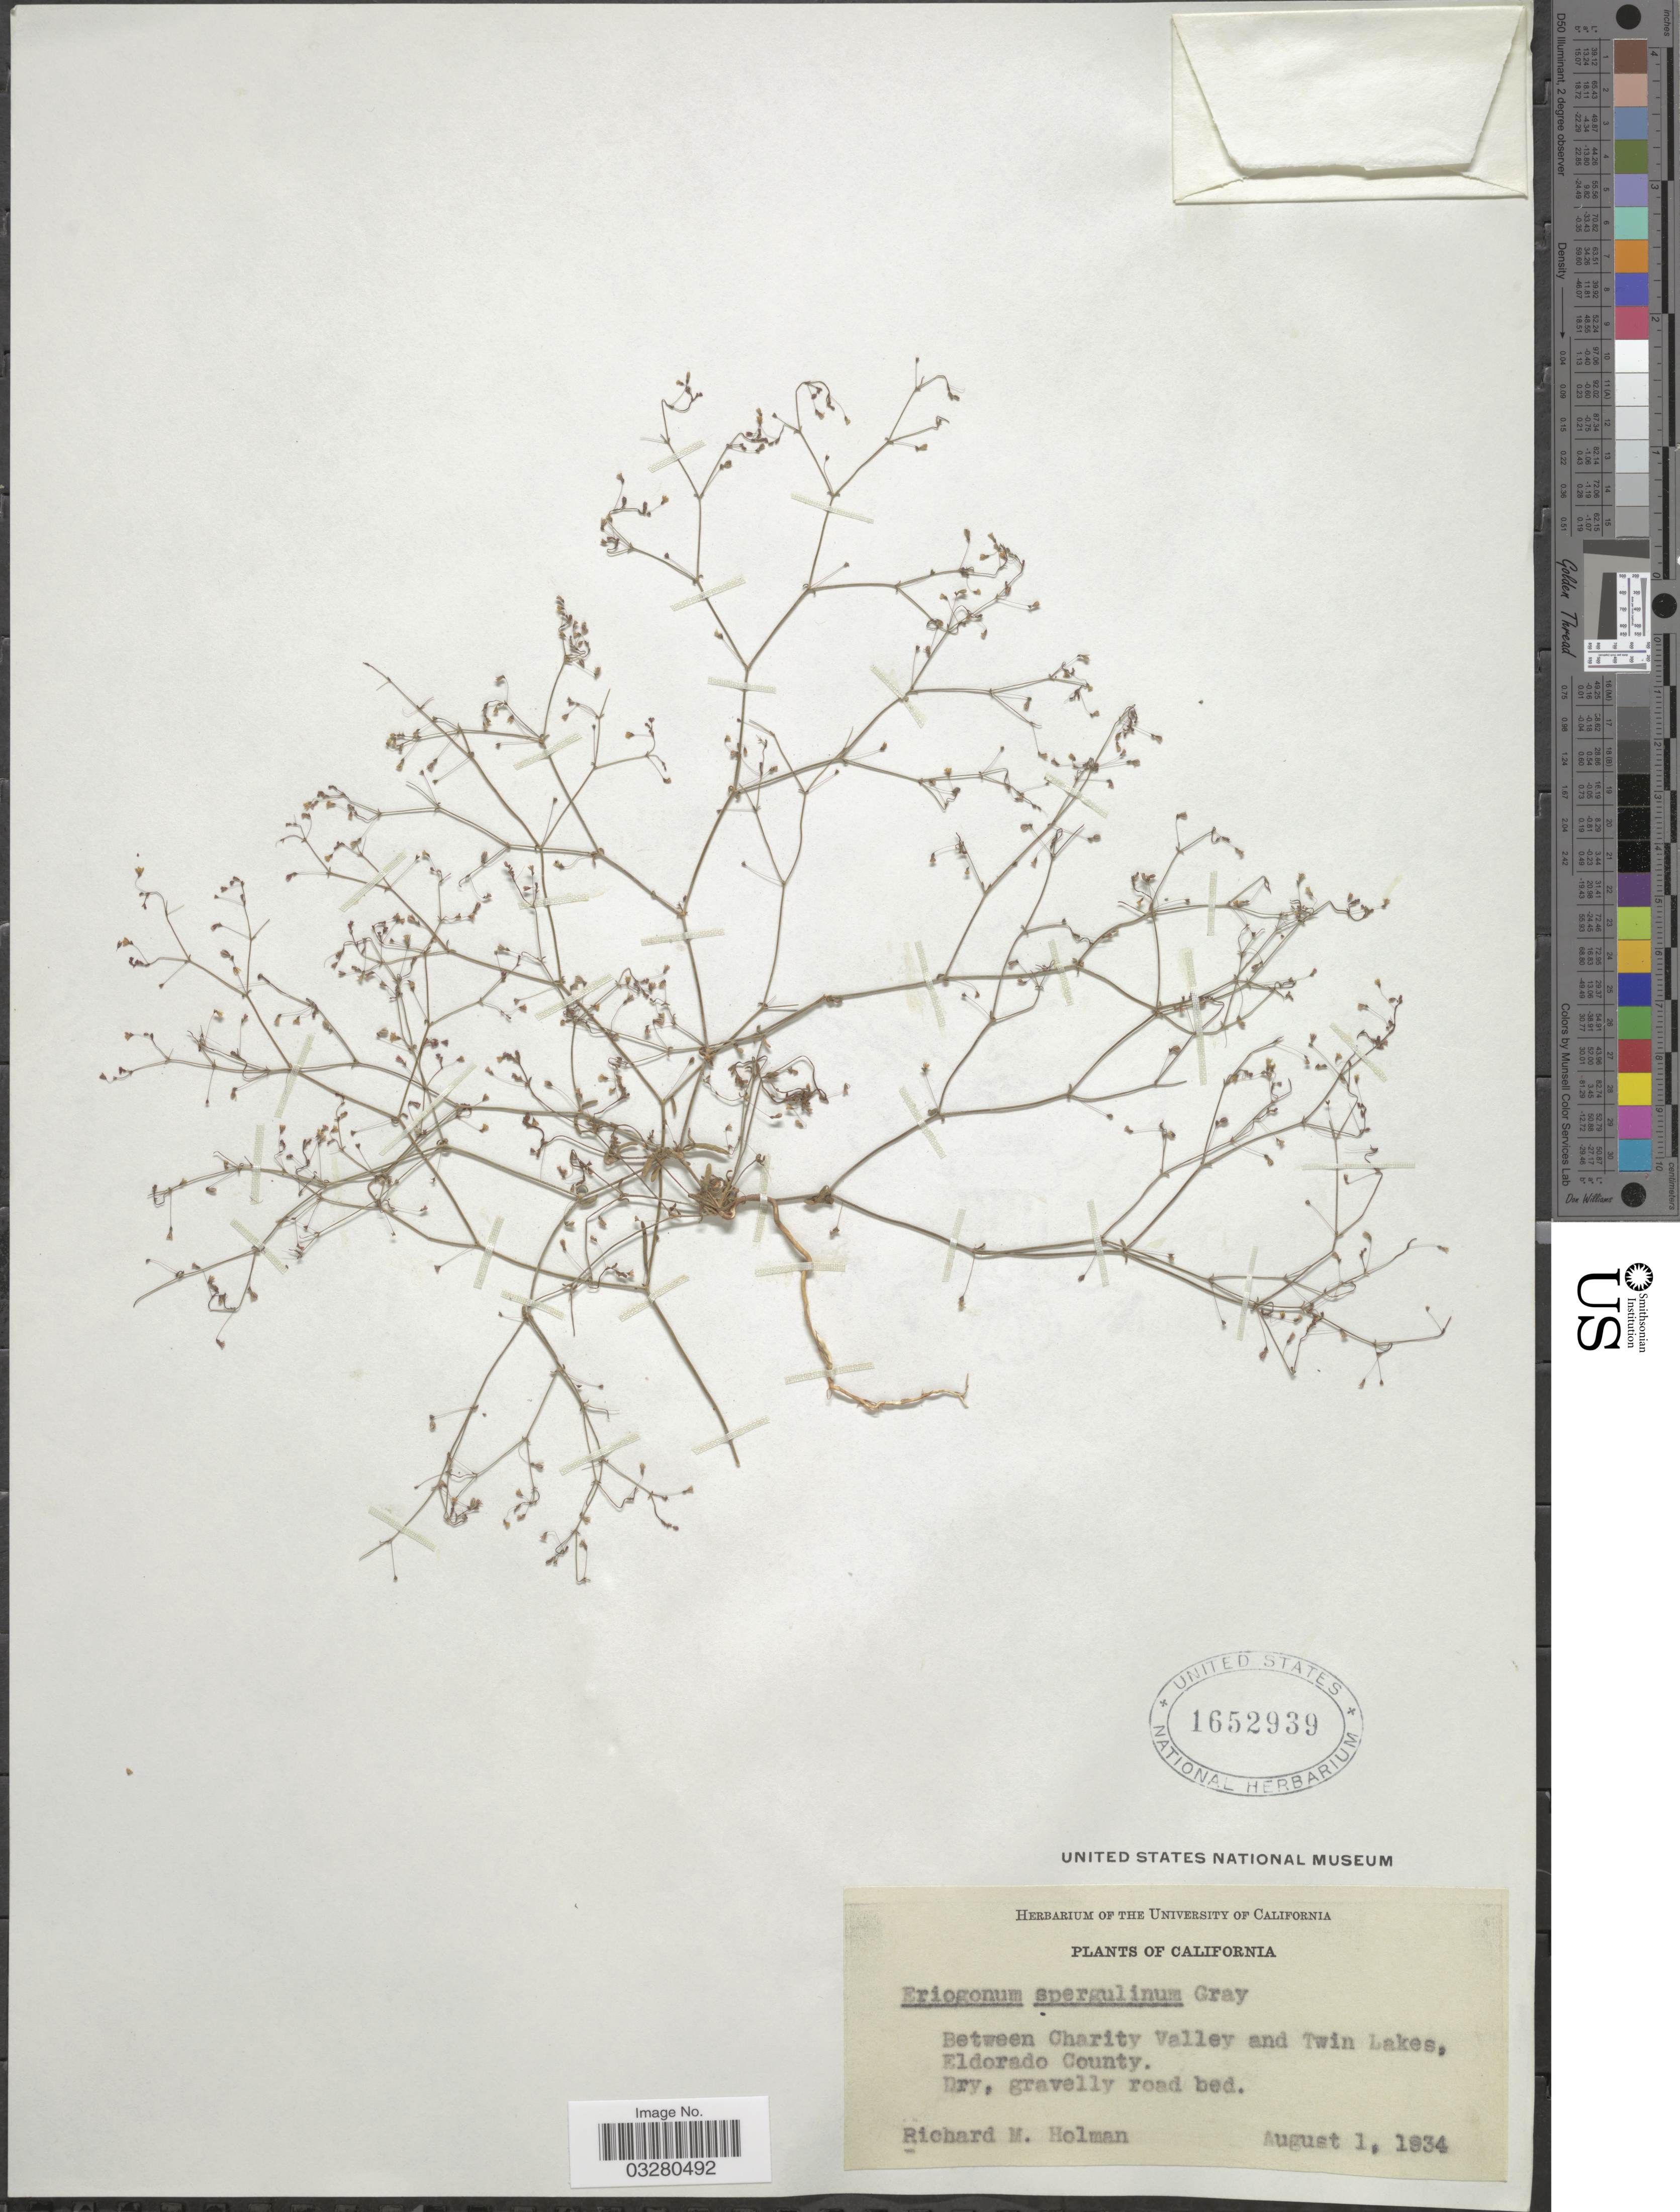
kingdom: Plantae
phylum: Tracheophyta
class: Magnoliopsida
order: Caryophyllales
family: Polygonaceae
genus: Eriogonum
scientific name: Eriogonum spergulinum var. reddingianum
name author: (M.E. Jones) J.T. Howell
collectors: R. M. Holman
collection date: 1934-08-01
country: United States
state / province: California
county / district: El Dorado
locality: Between Charity Valley and Twin Lakes, Eldorado County.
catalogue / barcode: US 1652939